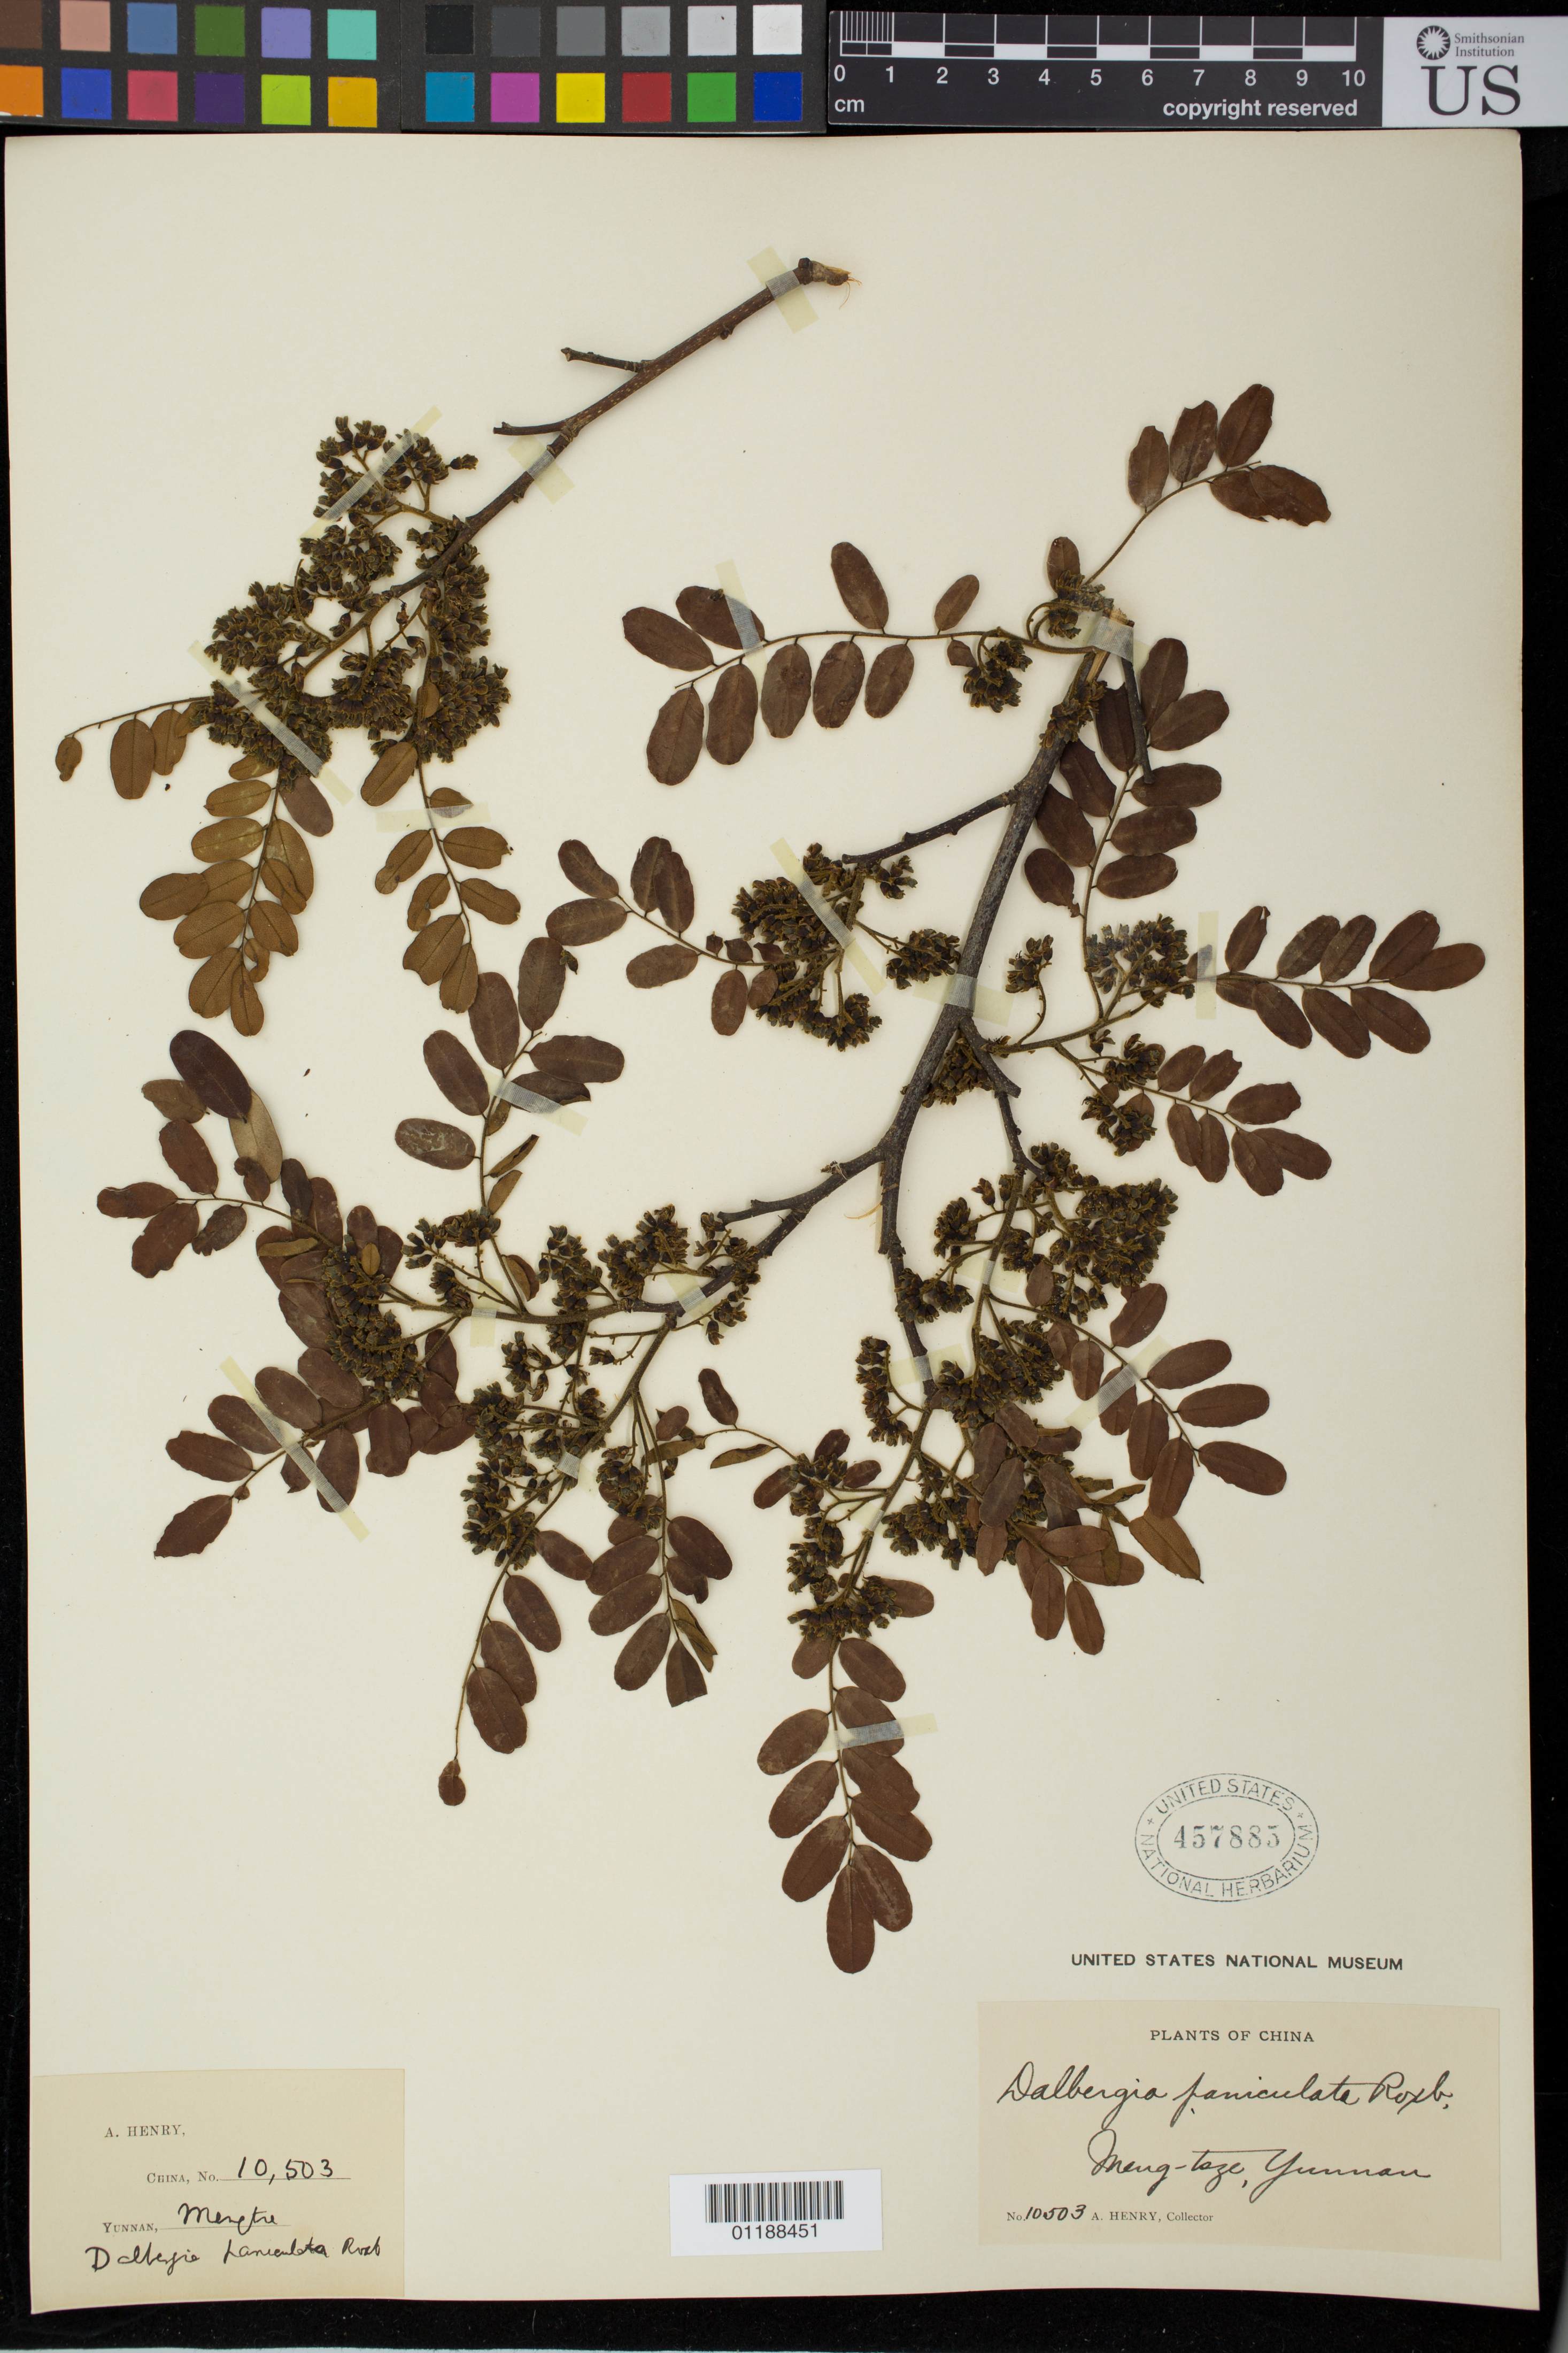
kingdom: Plantae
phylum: Tracheophyta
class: Magnoliopsida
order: Fabales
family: Fabaceae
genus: Dalbergia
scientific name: Dalbergia paniculata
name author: Roxb.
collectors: A. Henry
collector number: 10503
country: China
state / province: Yunnan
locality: Meng-tsze.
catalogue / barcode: US 457885